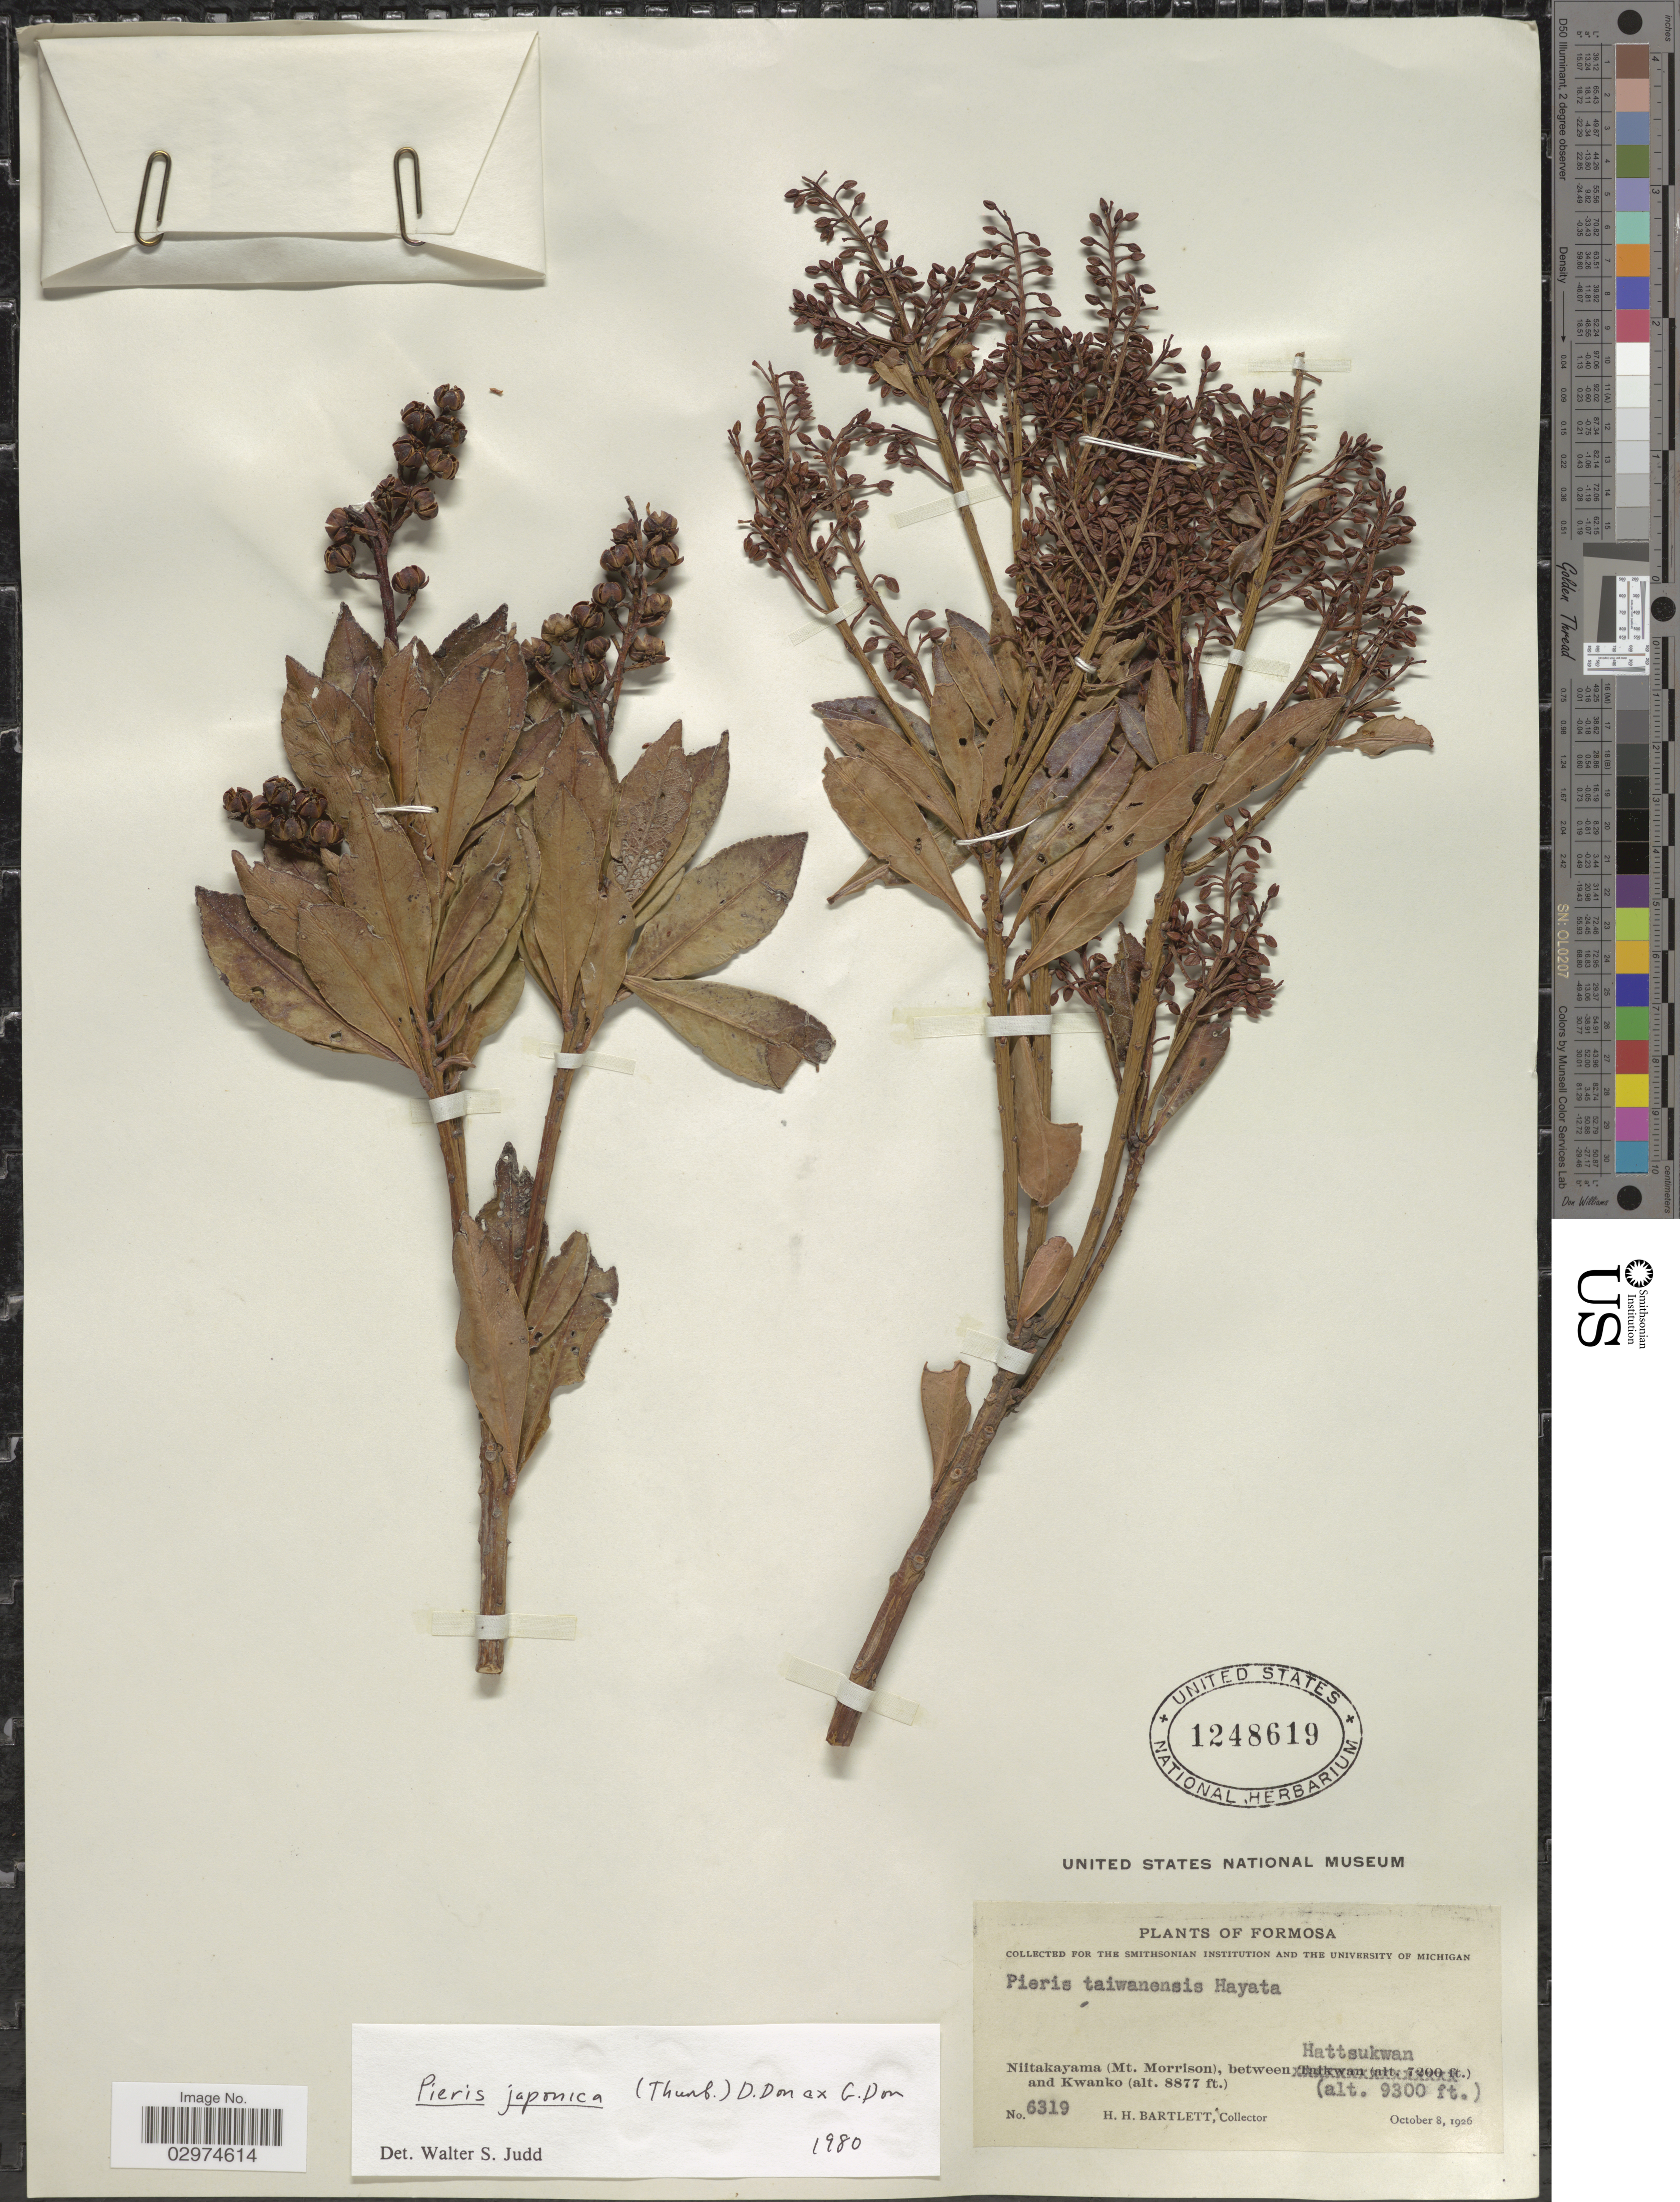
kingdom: Plantae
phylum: Tracheophyta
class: Magnoliopsida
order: Ericales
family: Ericaceae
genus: Pieris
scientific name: Pieris japonica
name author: (Thunb.) D. Don ex G. Don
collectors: H. H. Bartlett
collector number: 6319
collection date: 1926-10-08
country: Taiwan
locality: Formosa, Niitakayama (Mt. Morrison), between Hattsukwan and Kwanko.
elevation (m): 2706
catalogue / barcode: US 1248619